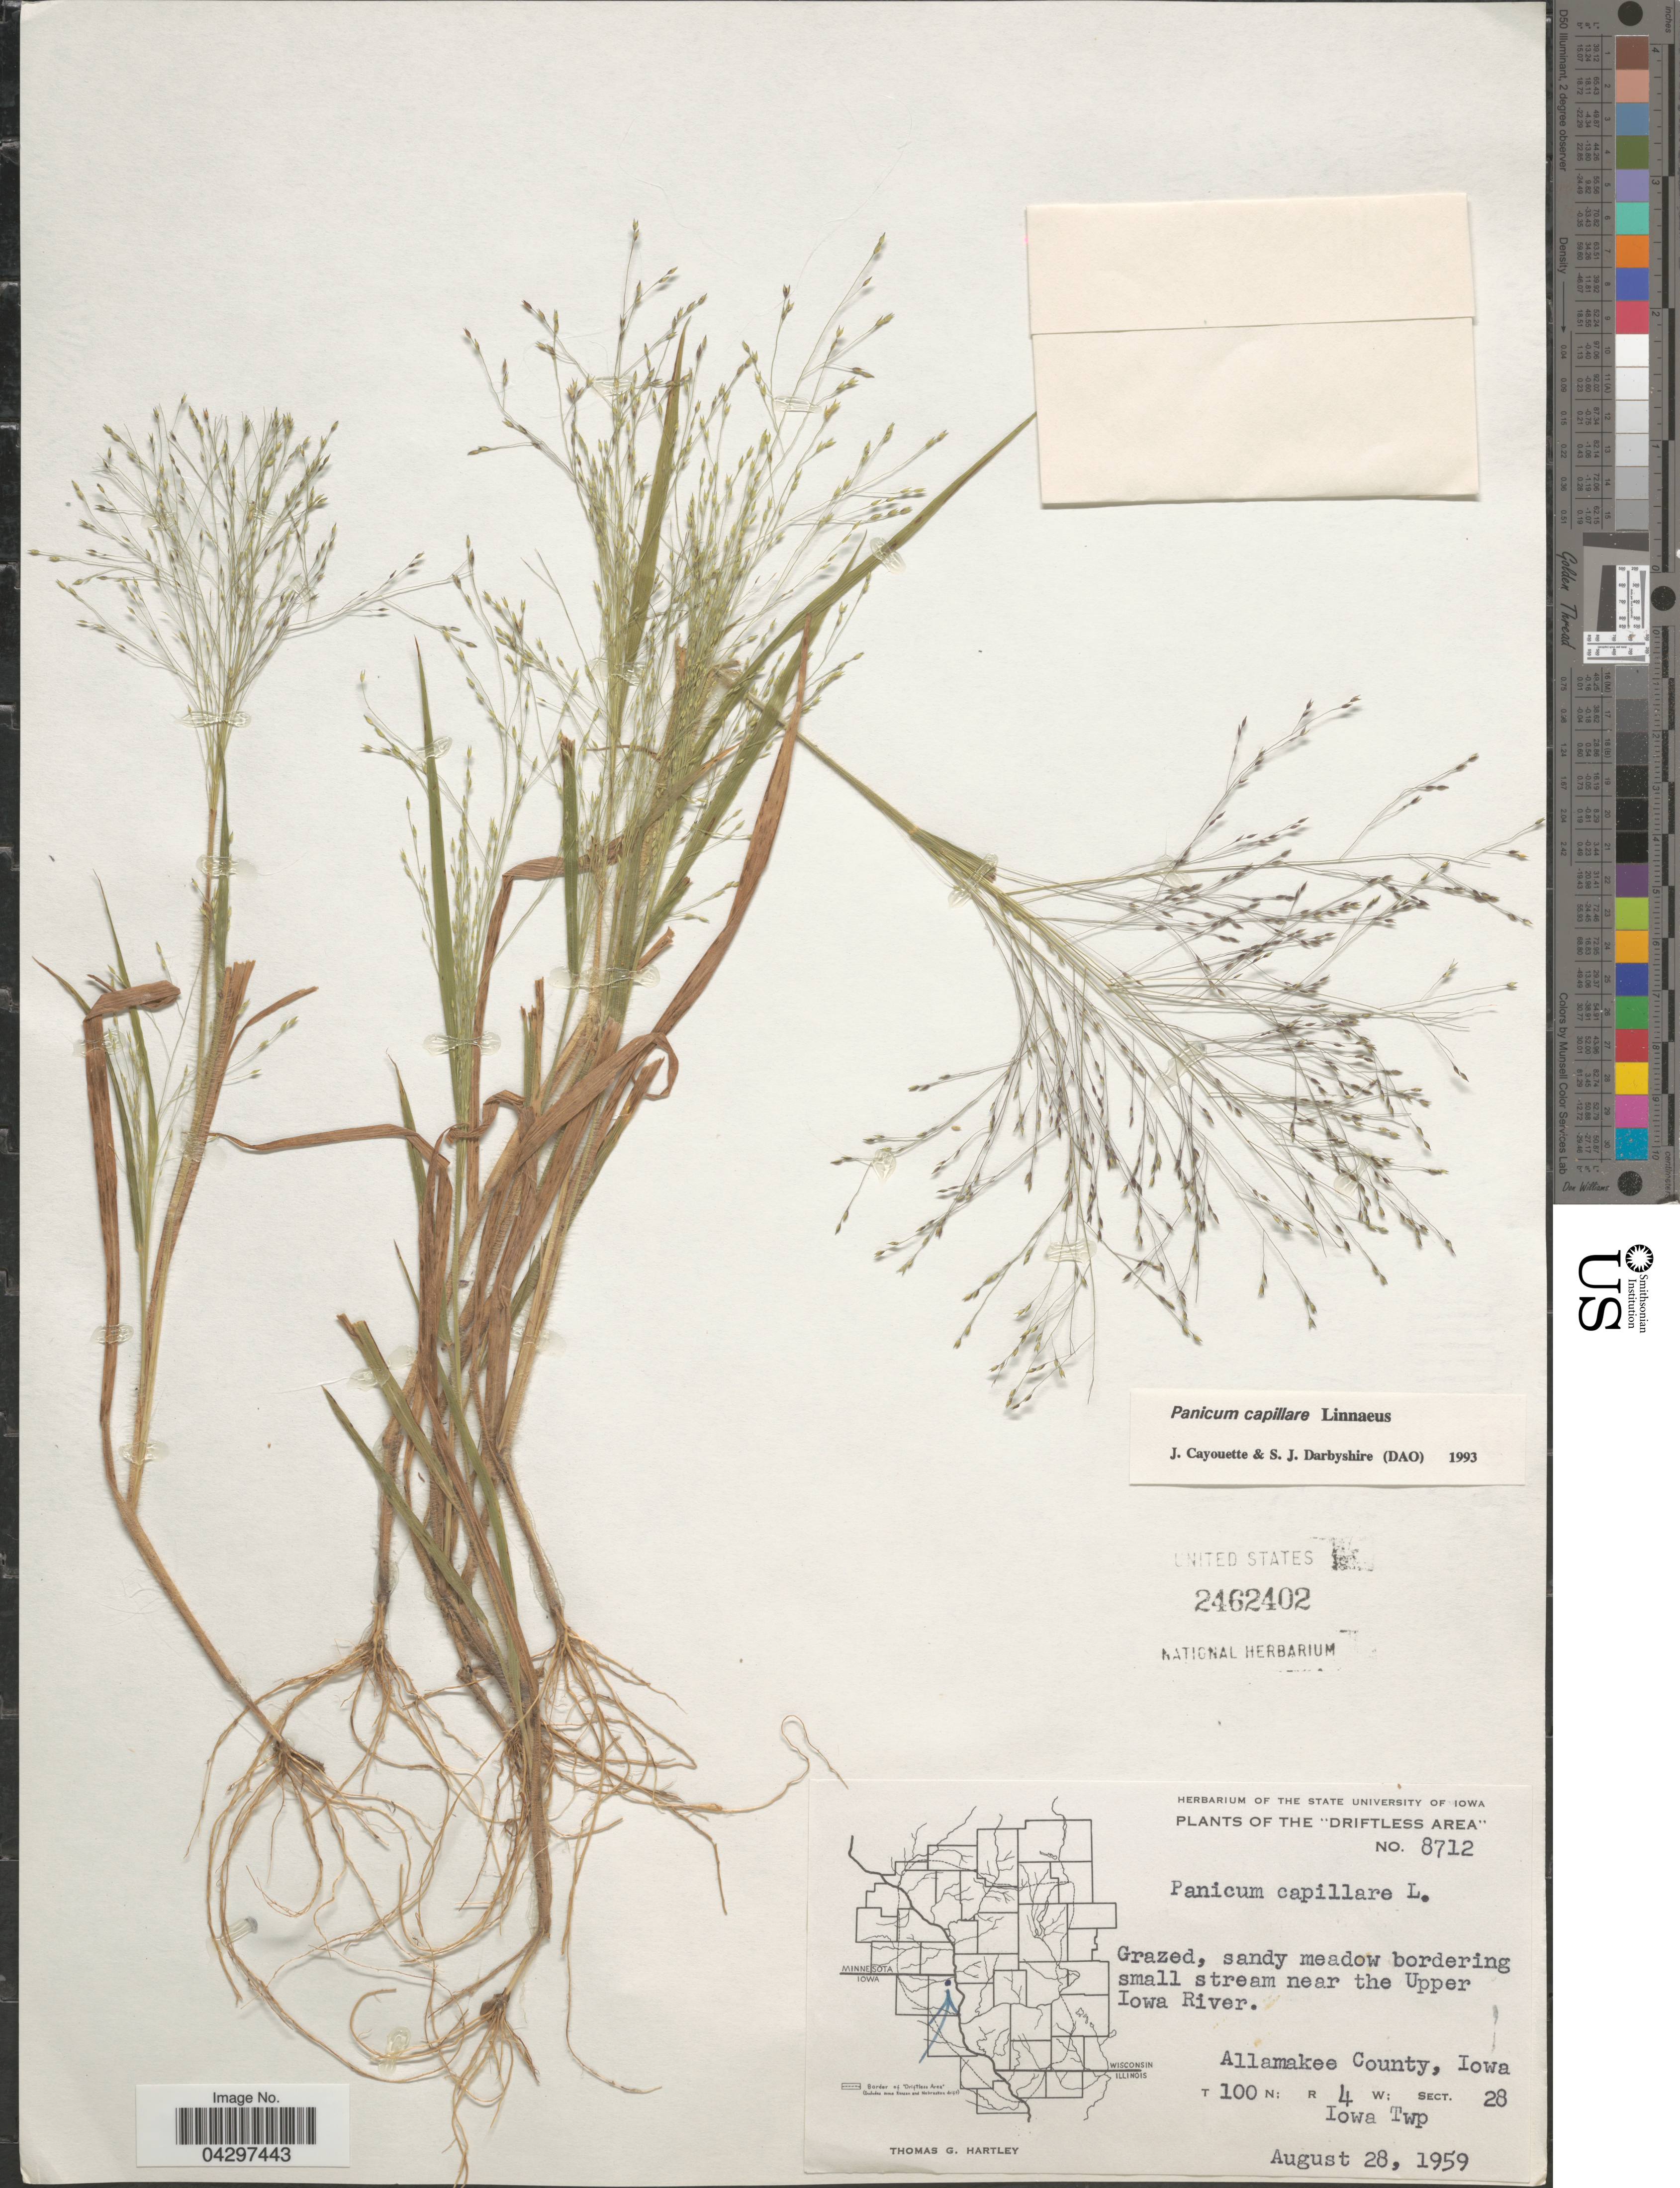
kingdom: Plantae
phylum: Tracheophyta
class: Liliopsida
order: Poales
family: Poaceae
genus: Panicum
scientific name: Panicum capillare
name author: L.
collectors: T. G. Hartley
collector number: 8712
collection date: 1959-08-28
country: United States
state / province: Iowa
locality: The "Driftless Area". Grazed, sandy meadow bordering small stream near the Upper Iowa River. Allamakee County. T 100 N; R 4 W; Sect. 28. Iowa Twp.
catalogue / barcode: US 2462402